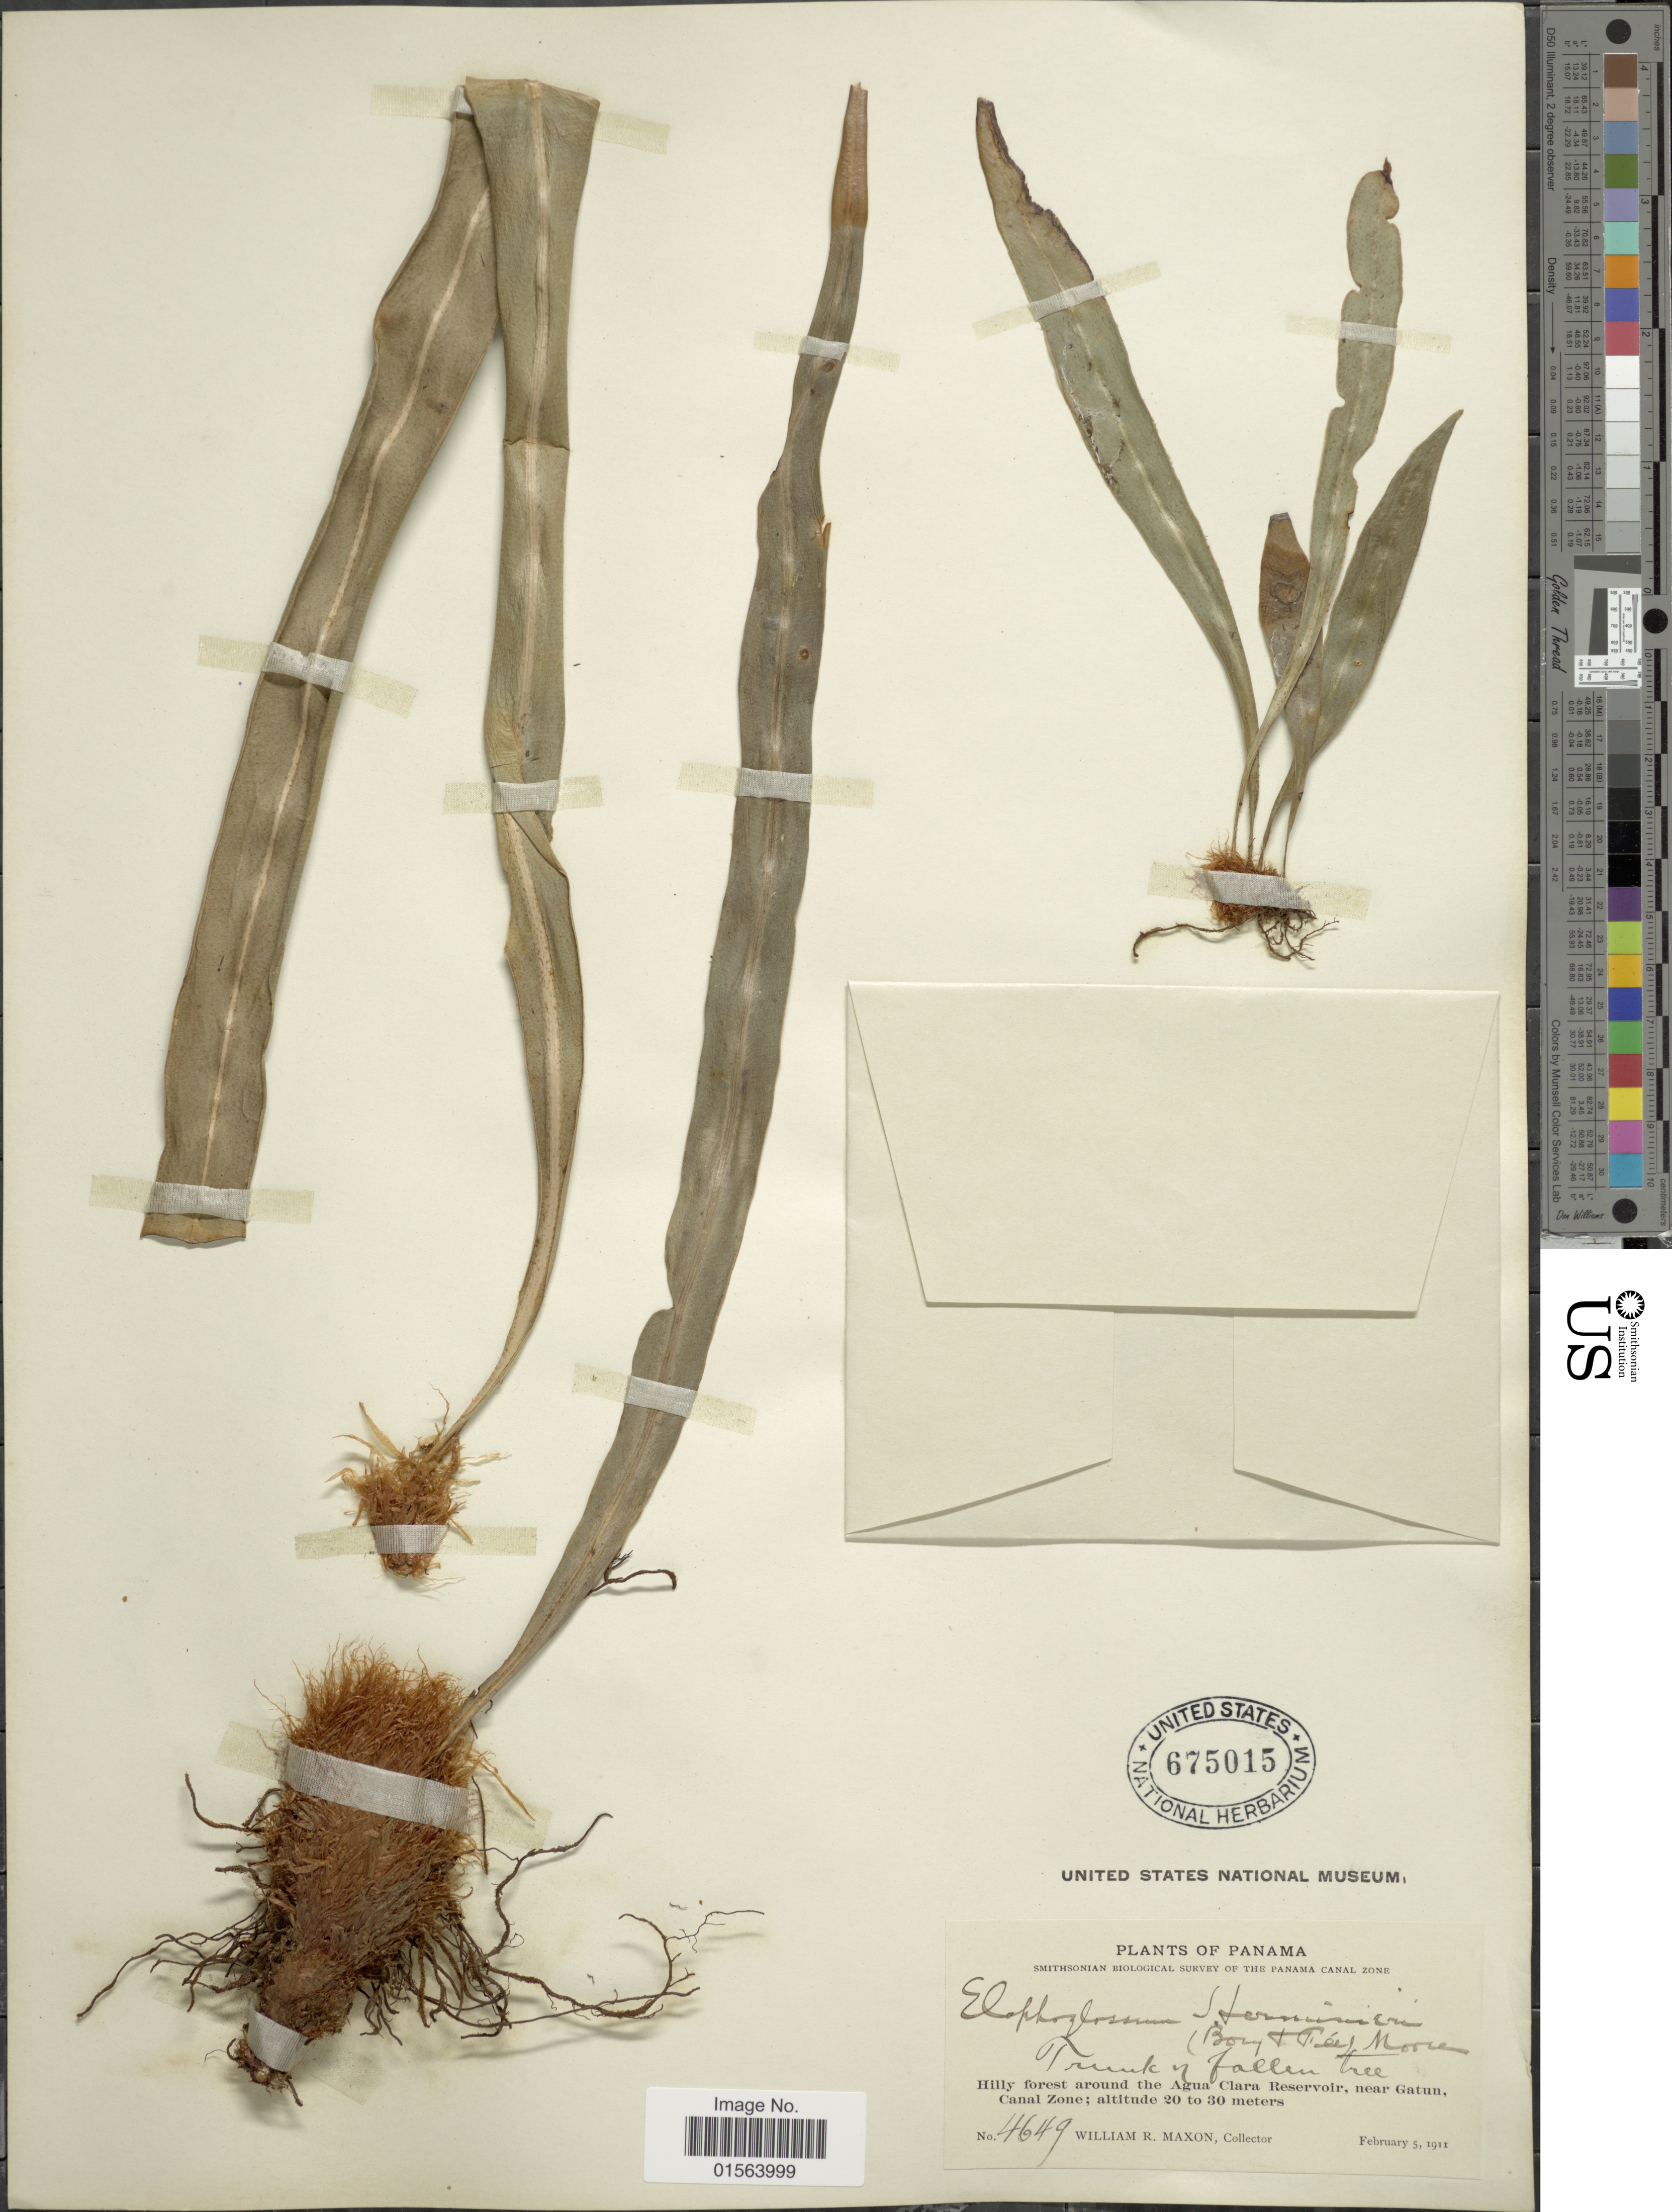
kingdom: Plantae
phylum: Tracheophyta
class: Polypodiopsida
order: Polypodiales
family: Dryopteridaceae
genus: Elaphoglossum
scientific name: Elaphoglossum herminieri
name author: (Bory & Fée) T. Moore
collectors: W. R. Maxon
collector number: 4649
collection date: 1911-02-05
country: Panama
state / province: Colón / Panamá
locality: Hilly forest around the Agua Clara Reservoir, near Gatun, Canal Zone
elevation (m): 20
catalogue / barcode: US 675015